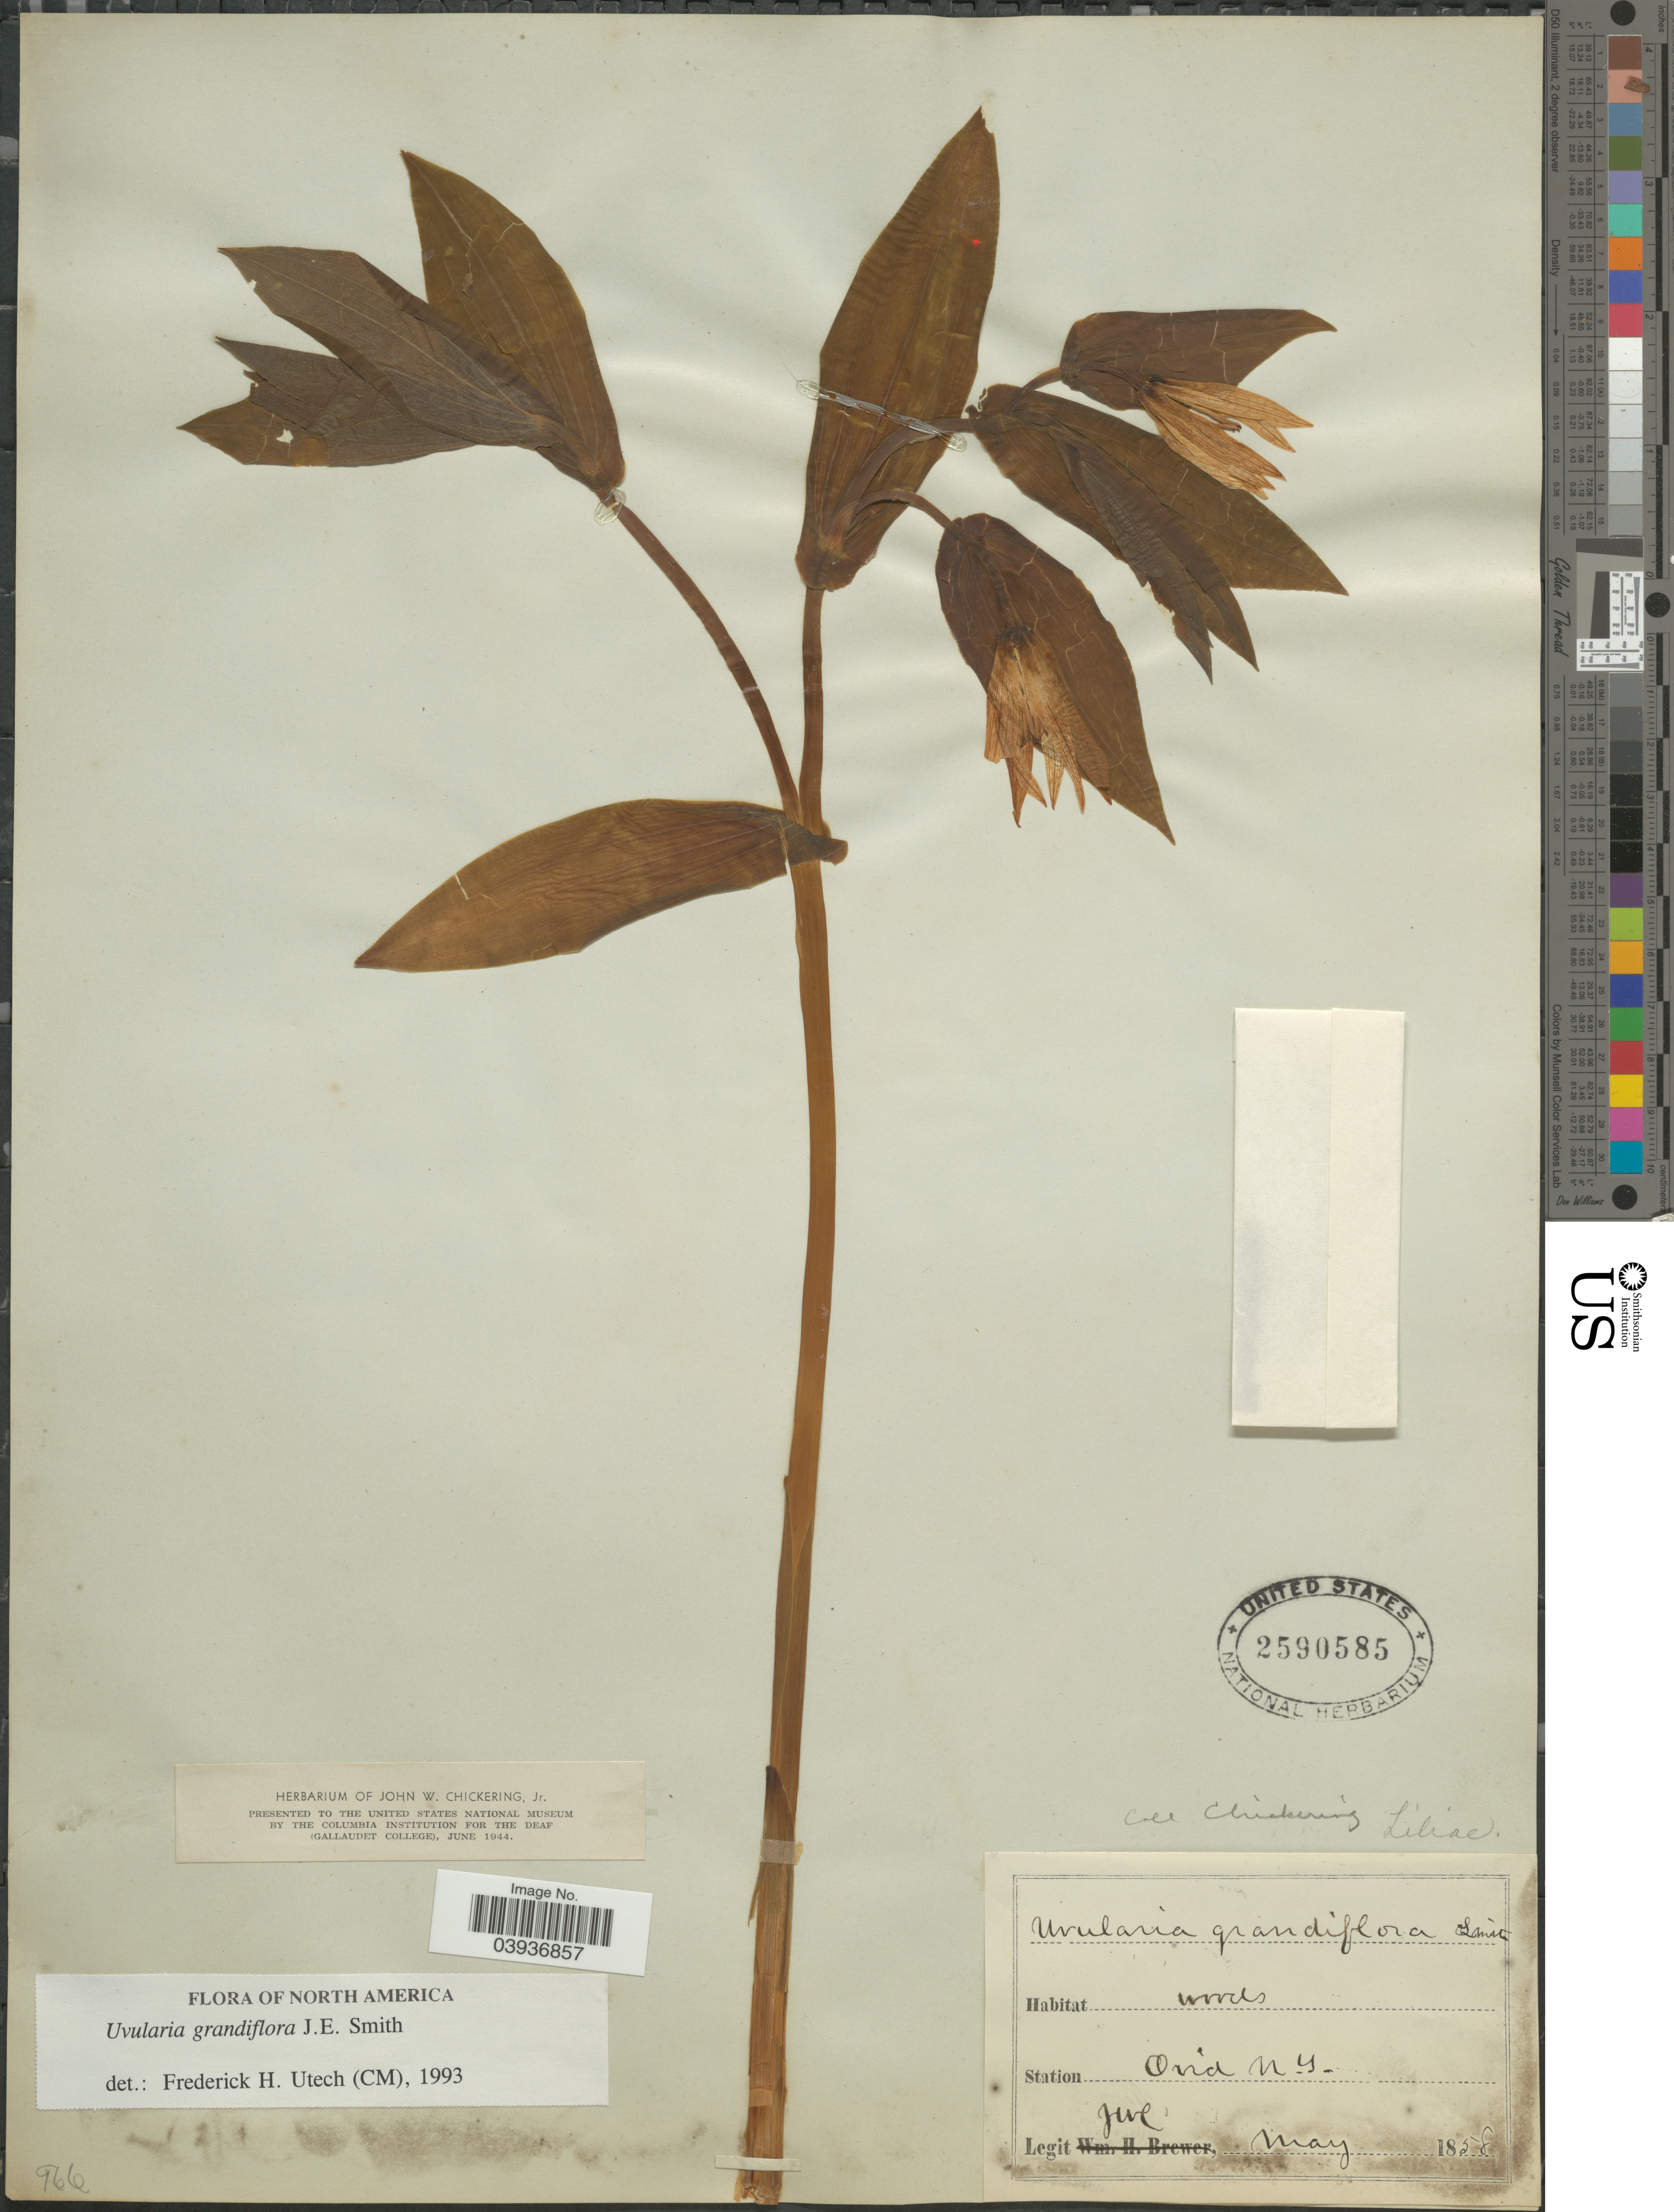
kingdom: Plantae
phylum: Tracheophyta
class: Liliopsida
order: Liliales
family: Colchicaceae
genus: Uvularia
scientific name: Uvularia grandiflora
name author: Sm.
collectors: J. Chickering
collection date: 1858-05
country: United States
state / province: New York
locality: Station Ovid.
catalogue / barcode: US 2590585